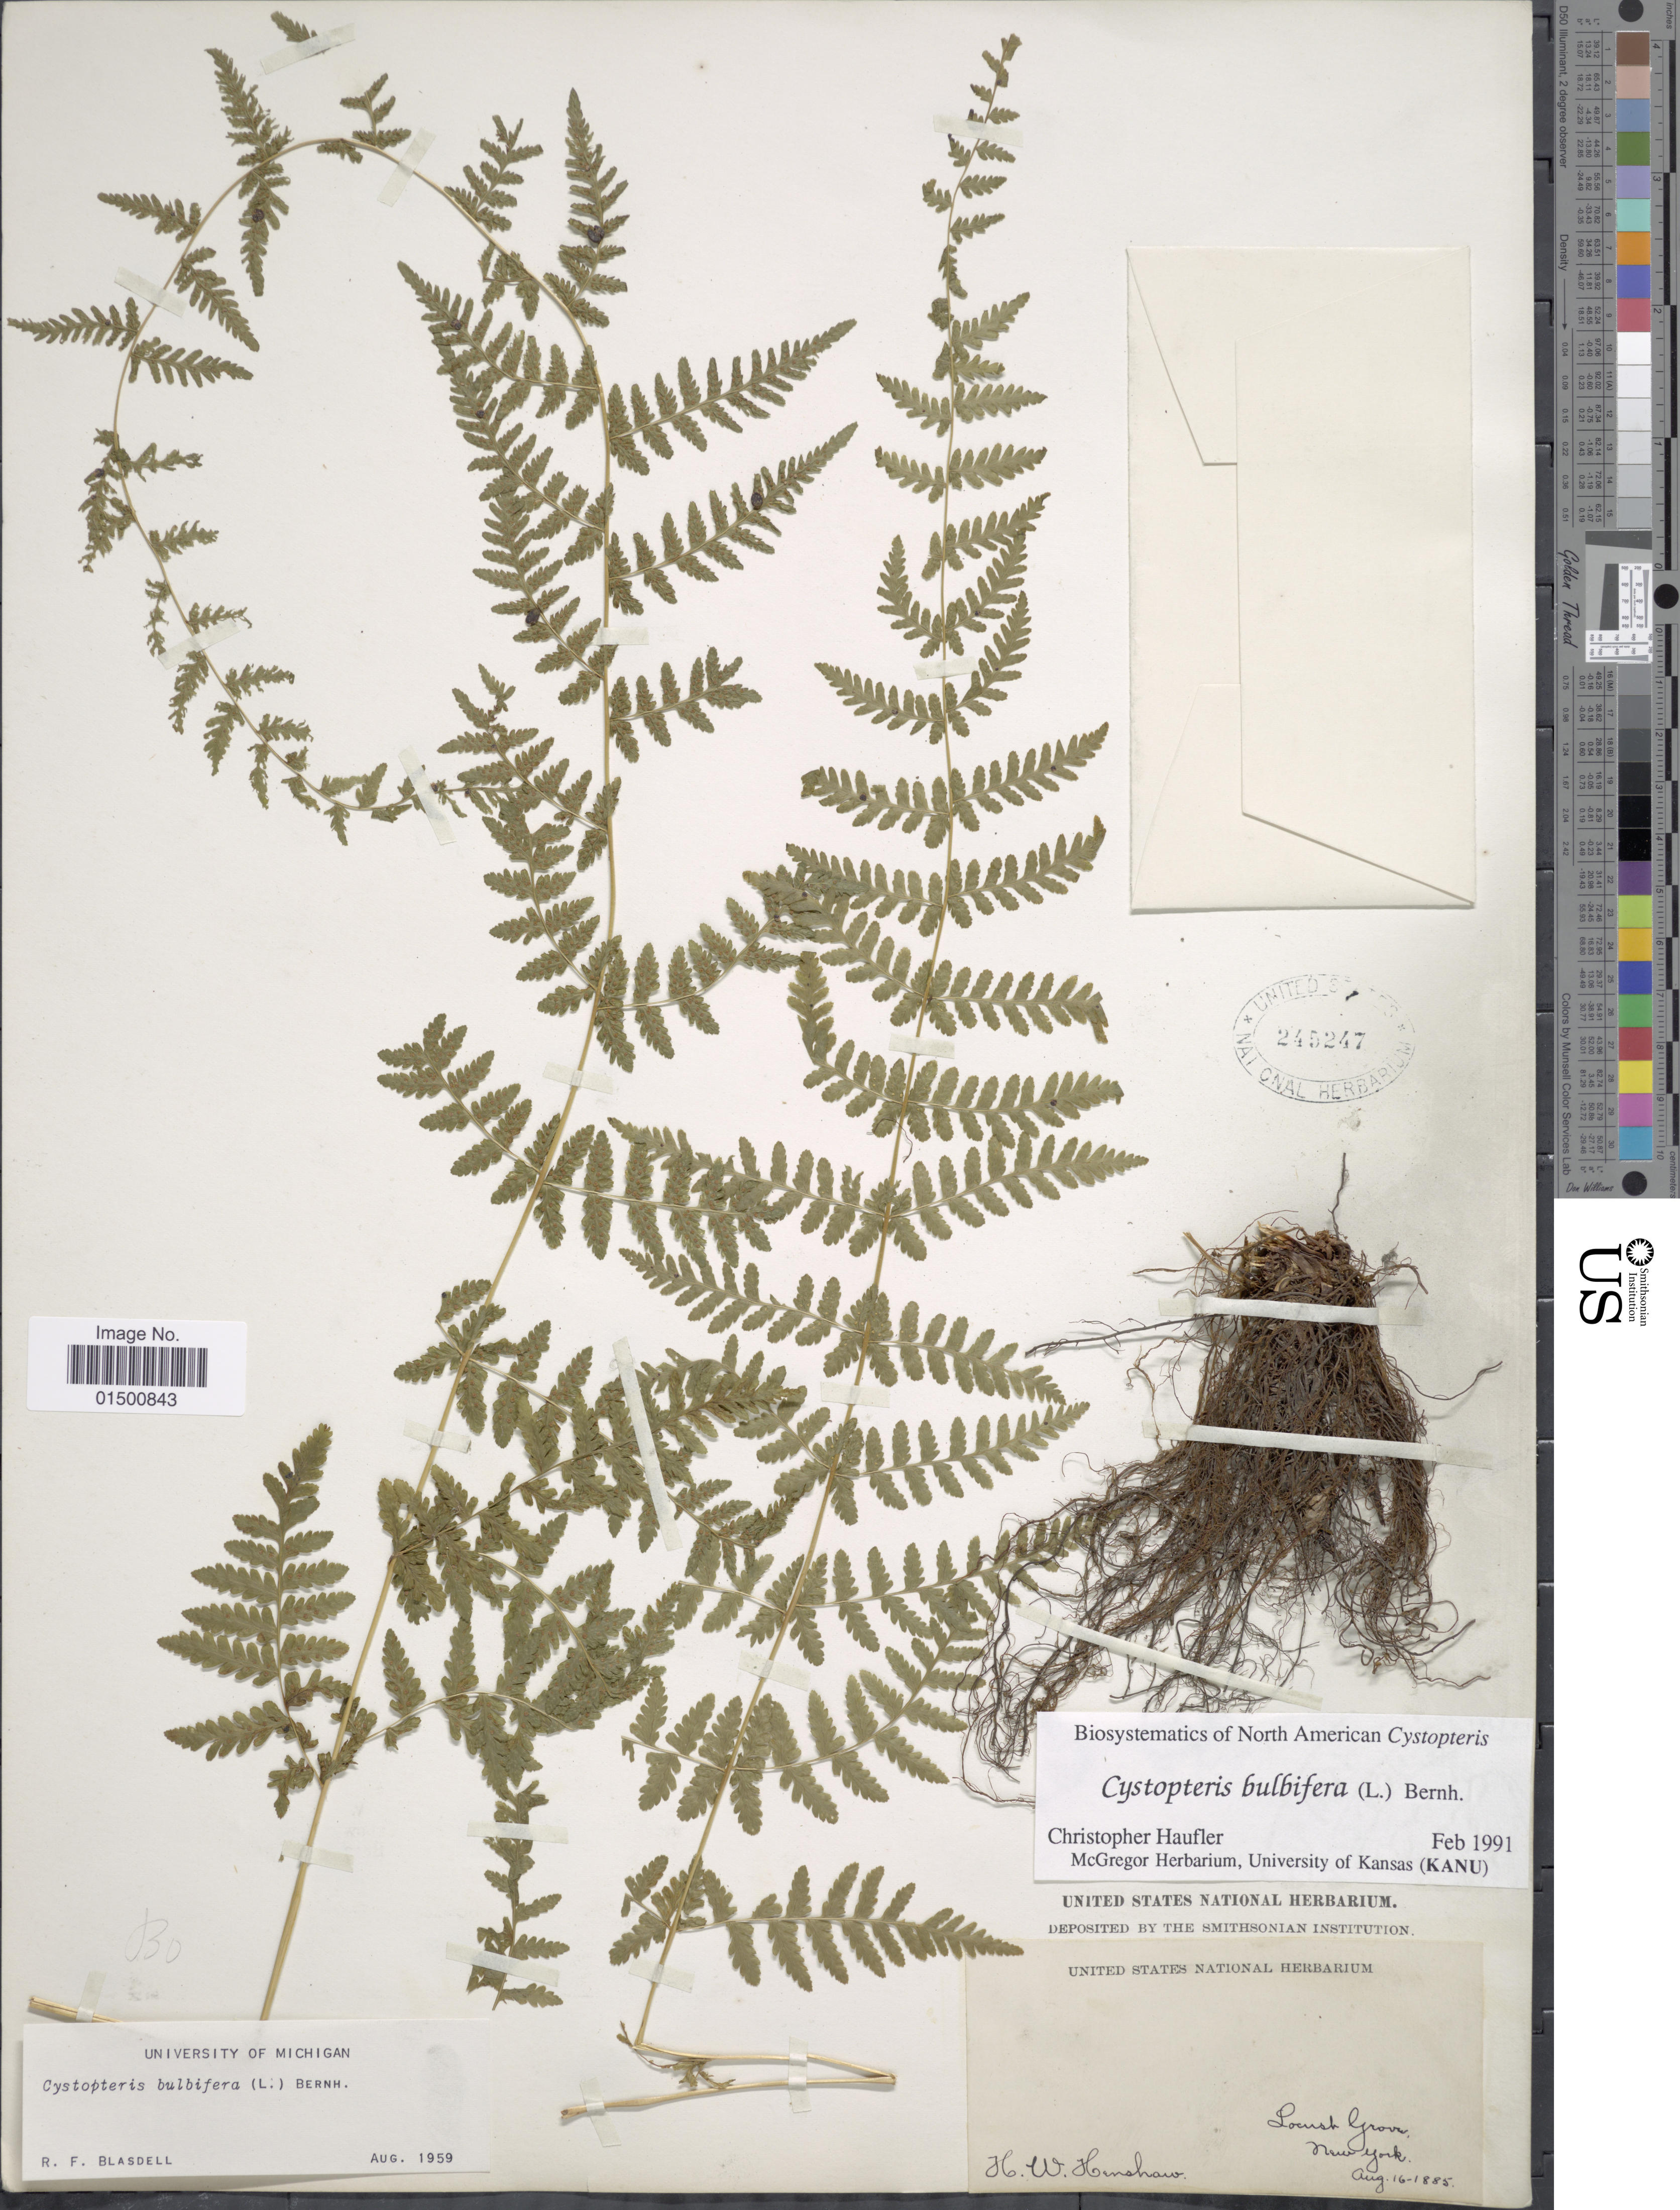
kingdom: Plantae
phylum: Tracheophyta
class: Polypodiopsida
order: Polypodiales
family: Cystopteridaceae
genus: Cystopteris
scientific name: Cystopteris bulbifera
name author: (L.) Bernh.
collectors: H. Henshaw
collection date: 1885-08-16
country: United States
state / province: New York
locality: Locust Grove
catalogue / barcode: US 245247